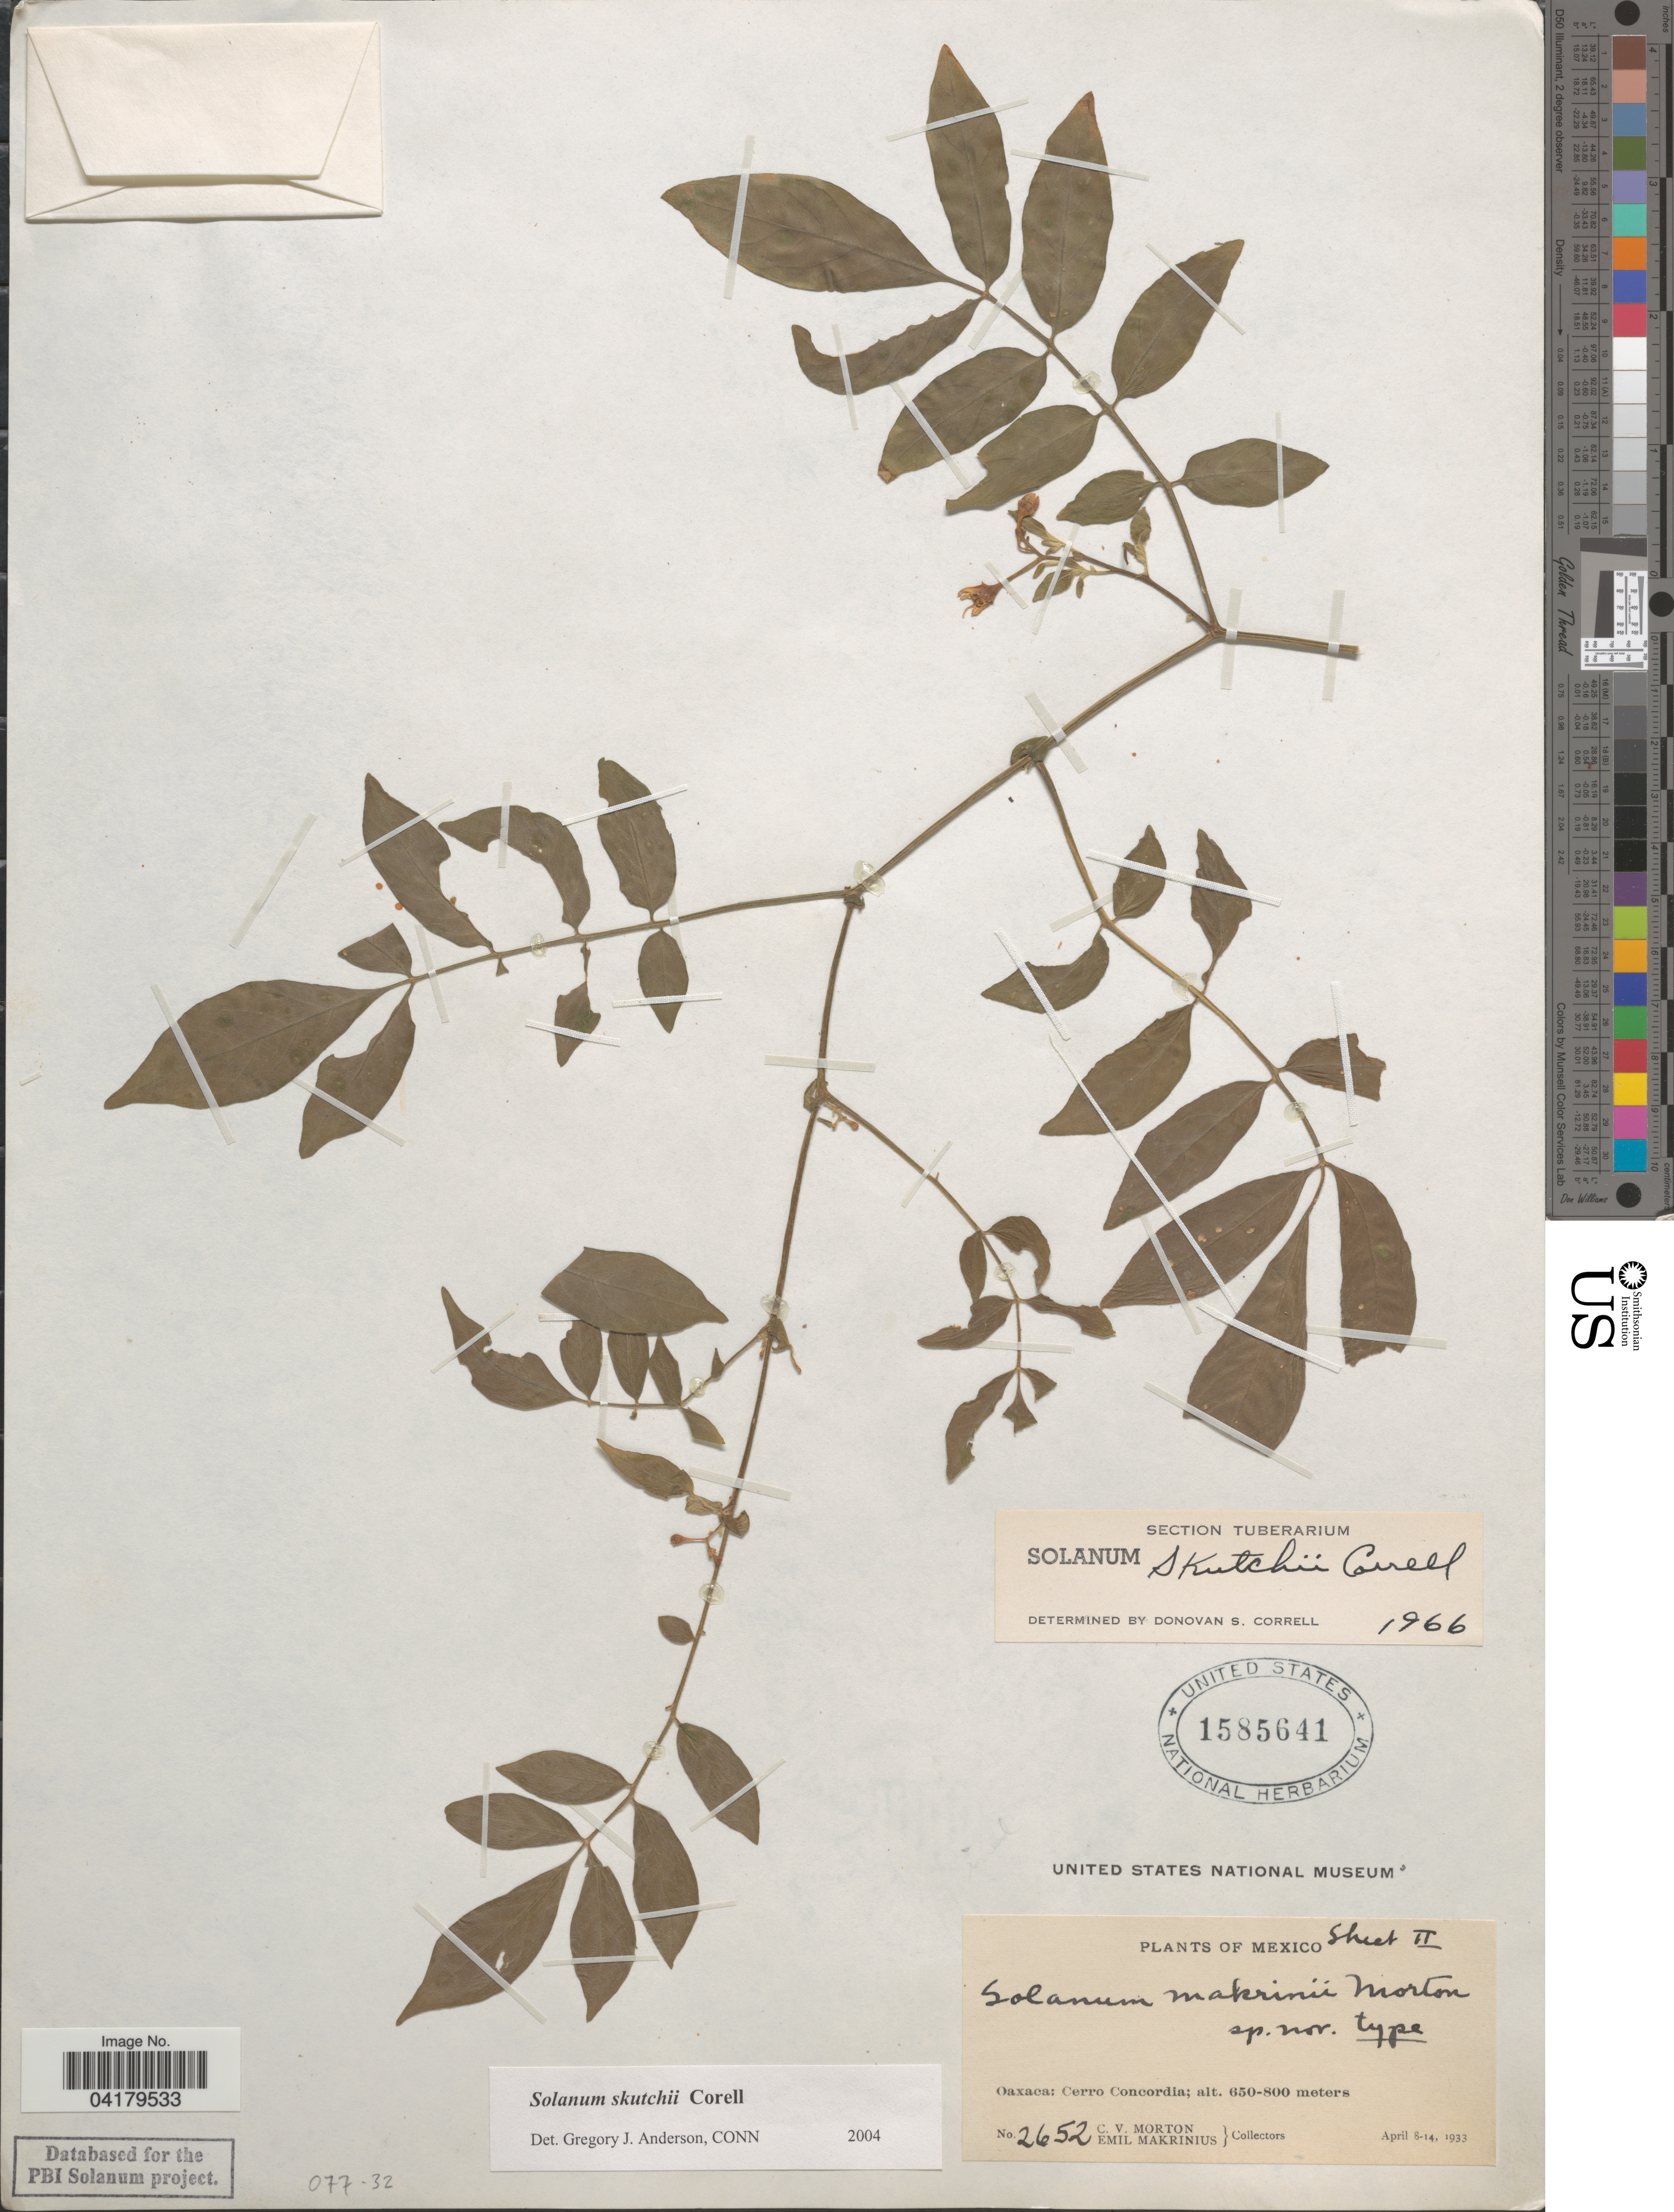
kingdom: Plantae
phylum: Tracheophyta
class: Magnoliopsida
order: Solanales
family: Solanaceae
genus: Solanum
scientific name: Solanum skutchii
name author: Correll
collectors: C. V. Morton & E. Makrinius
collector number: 2652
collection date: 1933-04-08/1933-04-14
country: Mexico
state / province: Oaxaca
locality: Cerro Concordia.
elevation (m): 650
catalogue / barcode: US 1585641